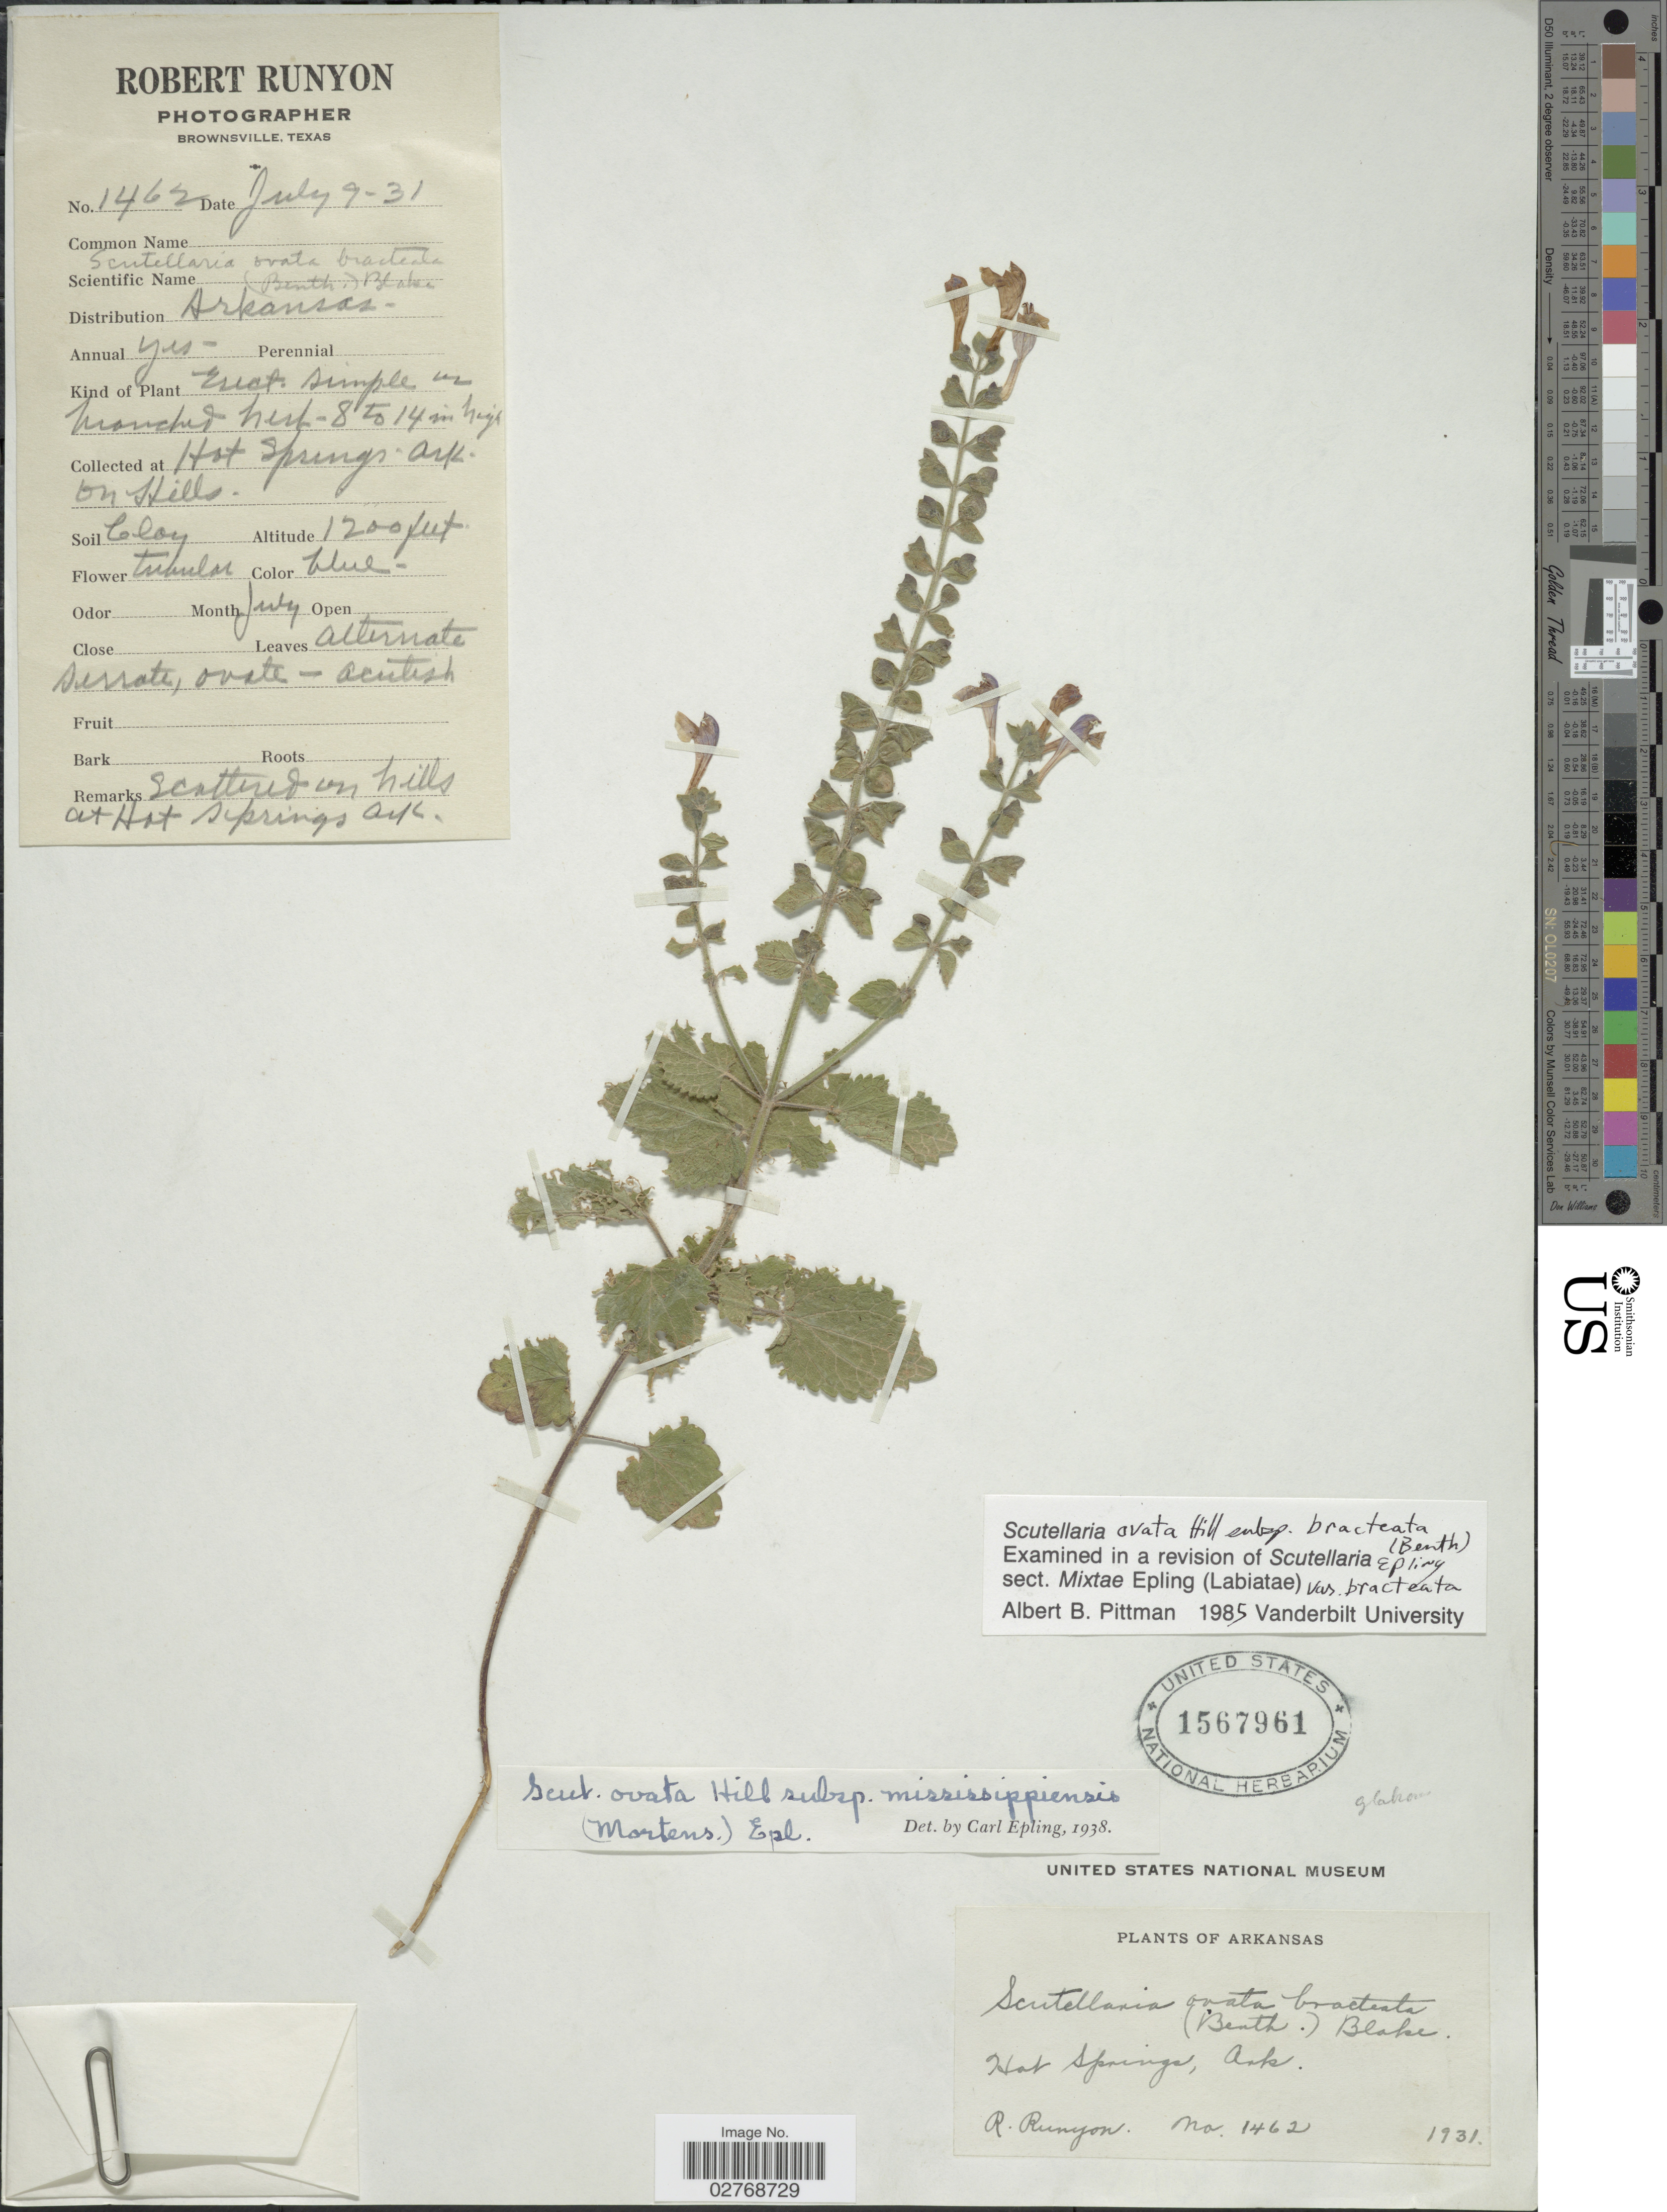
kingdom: Plantae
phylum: Tracheophyta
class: Magnoliopsida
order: Lamiales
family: Lamiaceae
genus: Scutellaria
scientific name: Scutellaria ovata subsp. bracteata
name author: (Benth.) Epling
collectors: R. Runyon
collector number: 1462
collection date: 1931-07-09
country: United States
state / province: Arkansas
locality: Hot Springs.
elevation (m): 366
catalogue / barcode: US 1567961